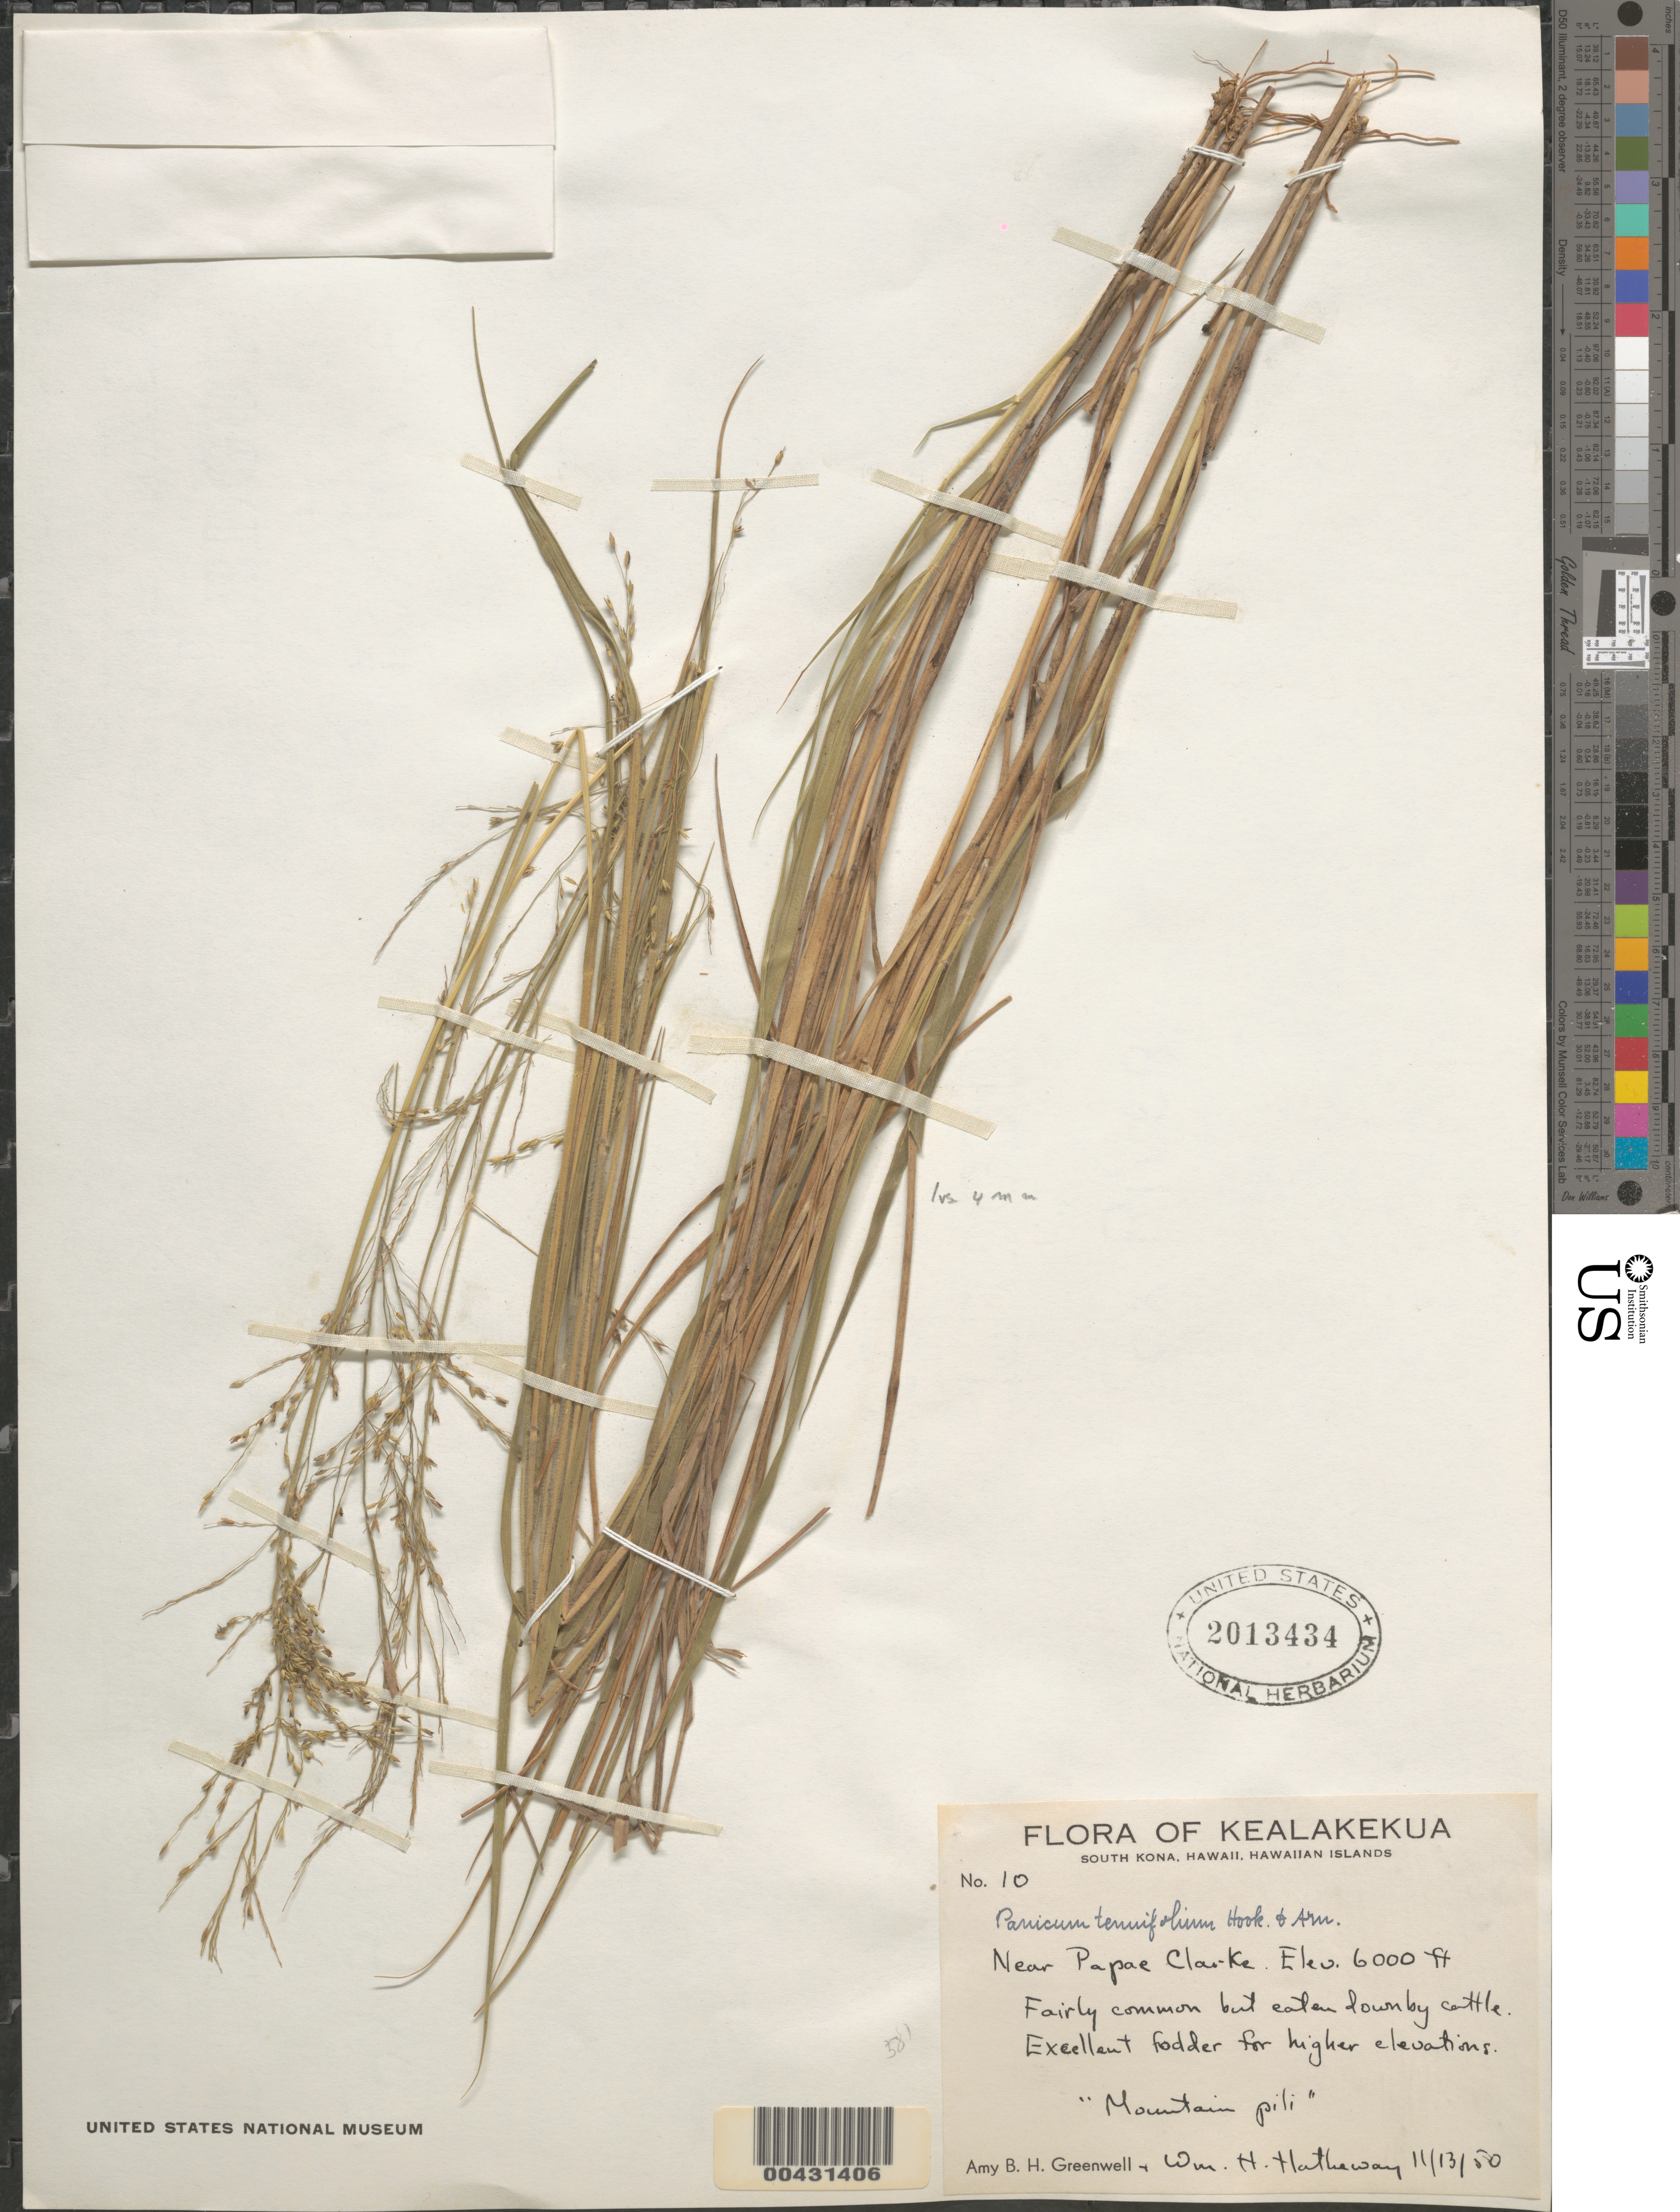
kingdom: Plantae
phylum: Tracheophyta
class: Liliopsida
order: Poales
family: Poaceae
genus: Panicum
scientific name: Panicum tenuifolium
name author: Hook. & Arn.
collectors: A. B. Greenwell & W. H. Hatheway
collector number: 10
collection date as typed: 13 Nov 1910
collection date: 1910-11-13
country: United States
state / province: Hawaii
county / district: Hawaii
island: Hawaii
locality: near Papae Clarke, South Kona; Mountain pili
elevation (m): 1829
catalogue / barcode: US 2013434